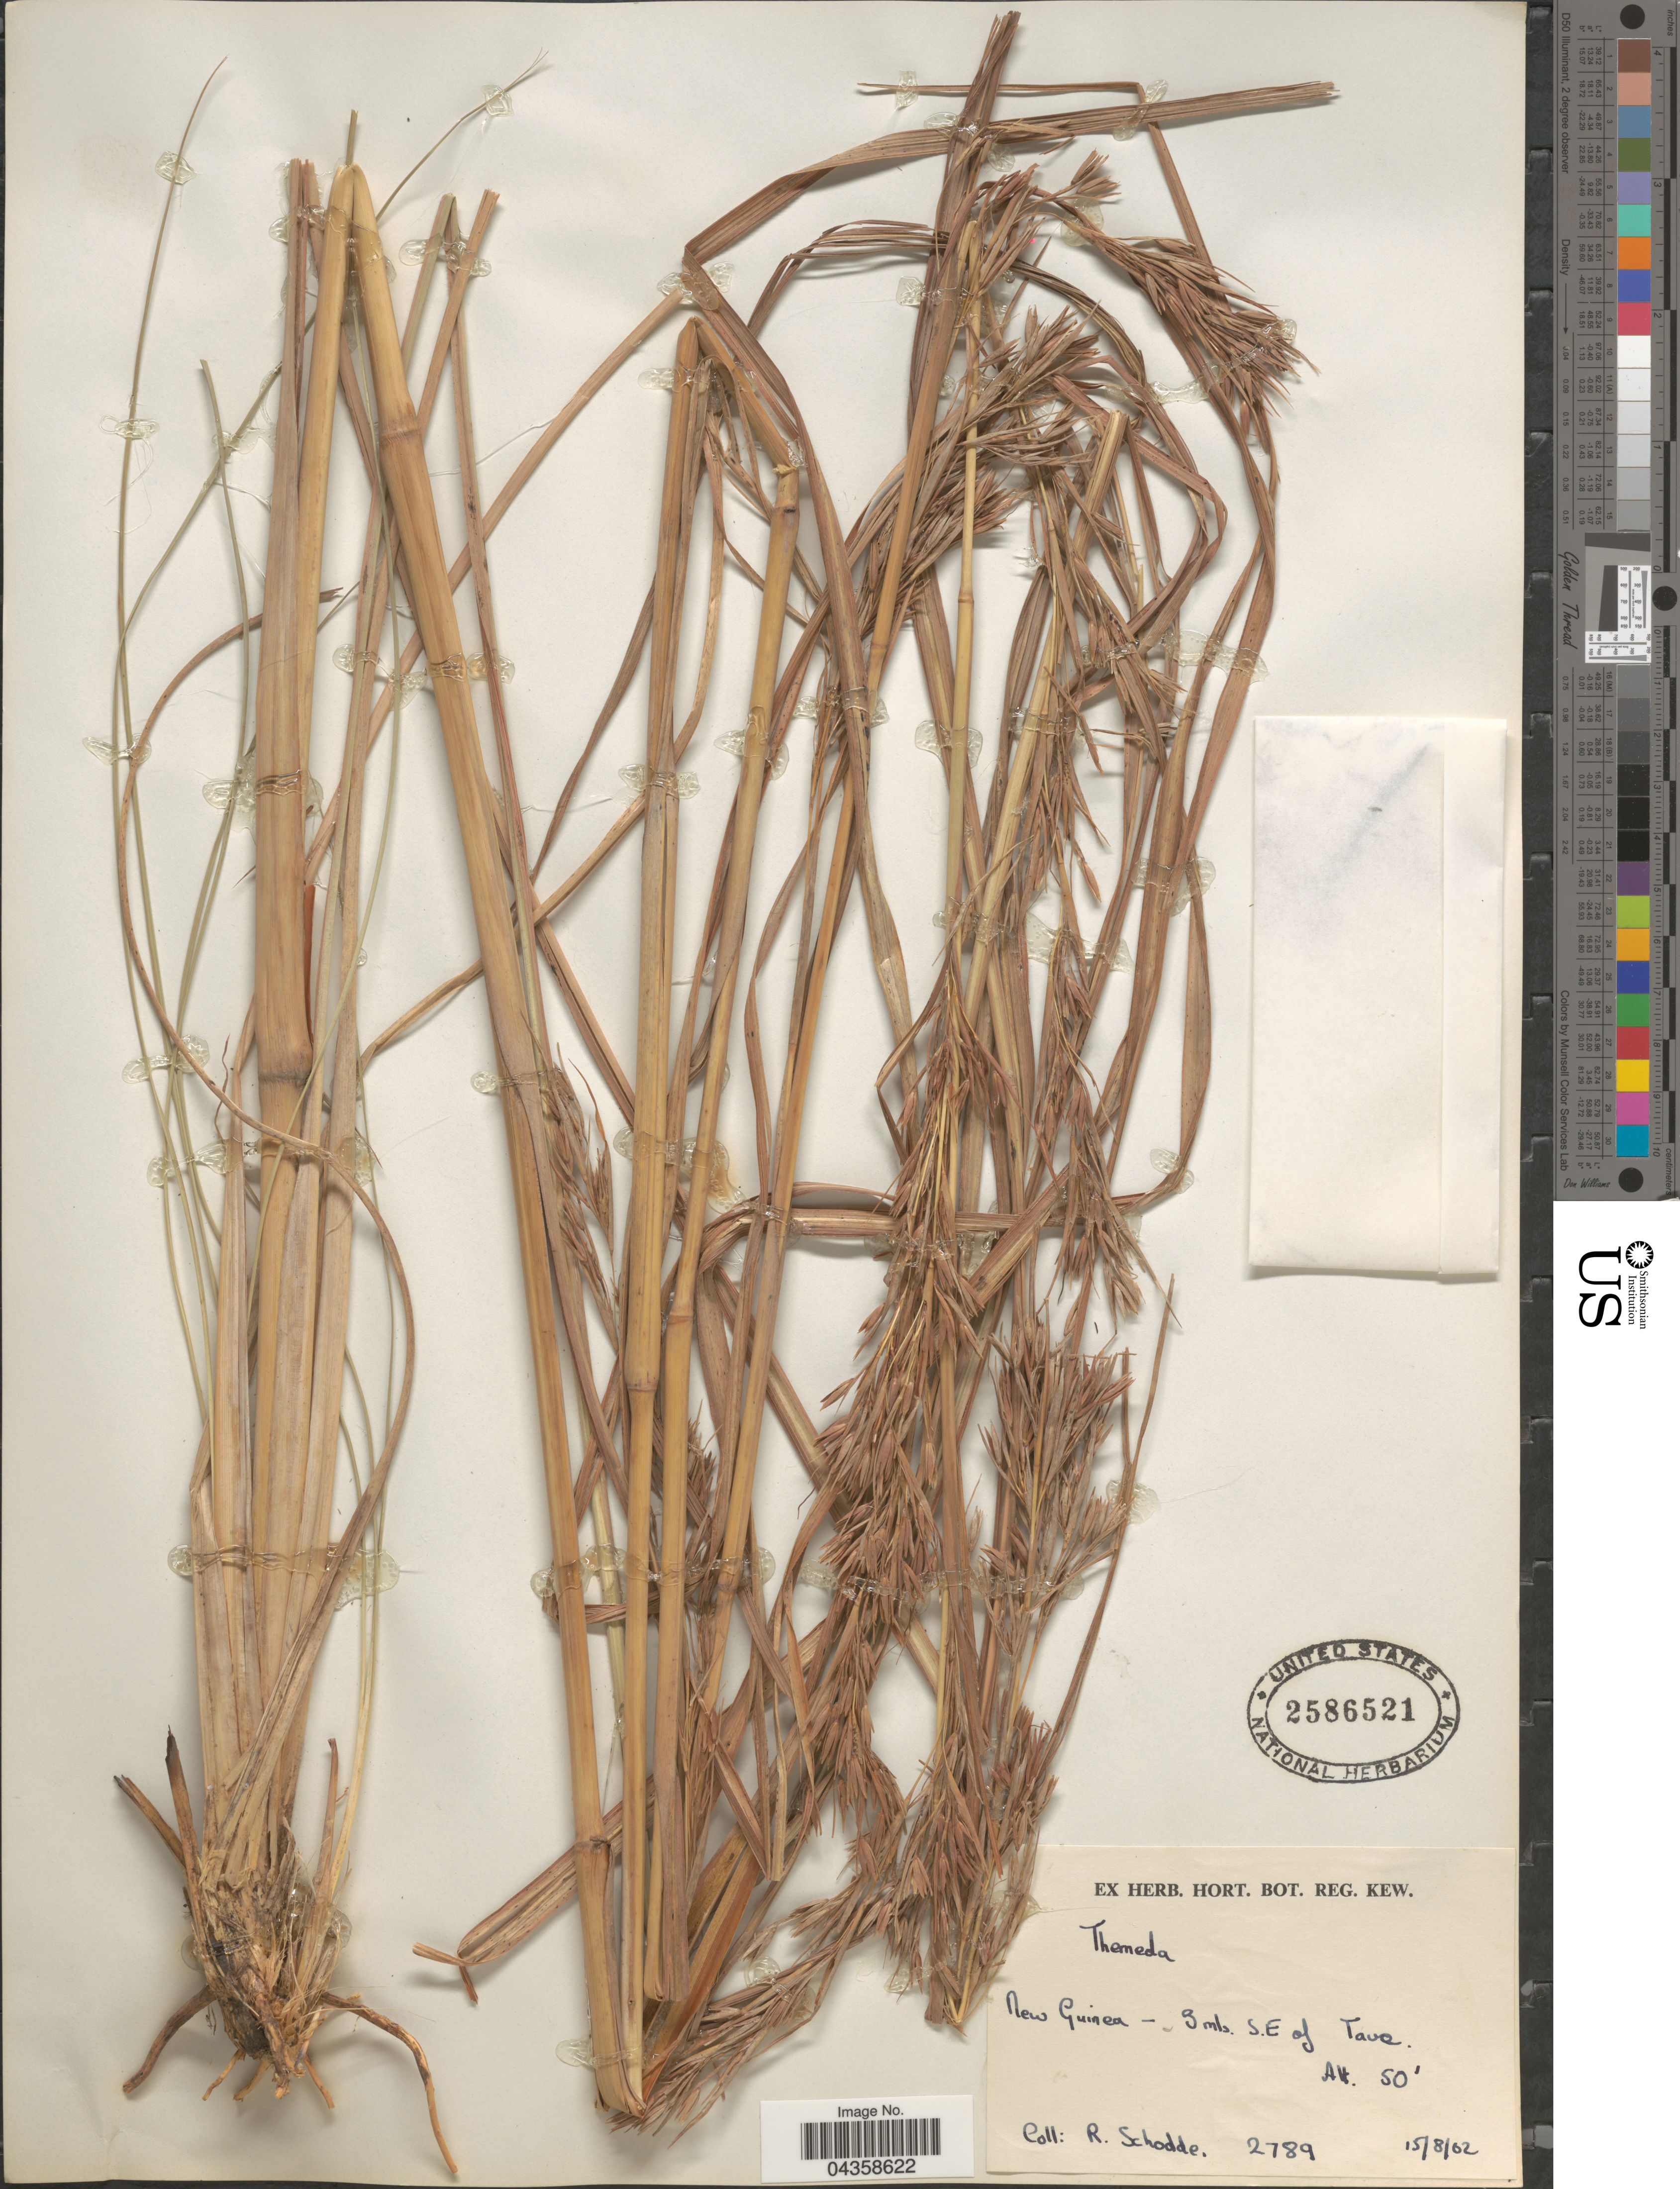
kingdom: Plantae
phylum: Tracheophyta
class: Liliopsida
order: Poales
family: Poaceae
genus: Themeda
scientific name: Themeda sp.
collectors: R. Schodde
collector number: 2789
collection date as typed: Transcribed d/m/y: 15/8/62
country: Papua New Guinea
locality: New Guinea. - 3 mls. S.E. of Tave.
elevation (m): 15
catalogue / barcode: US 2586521